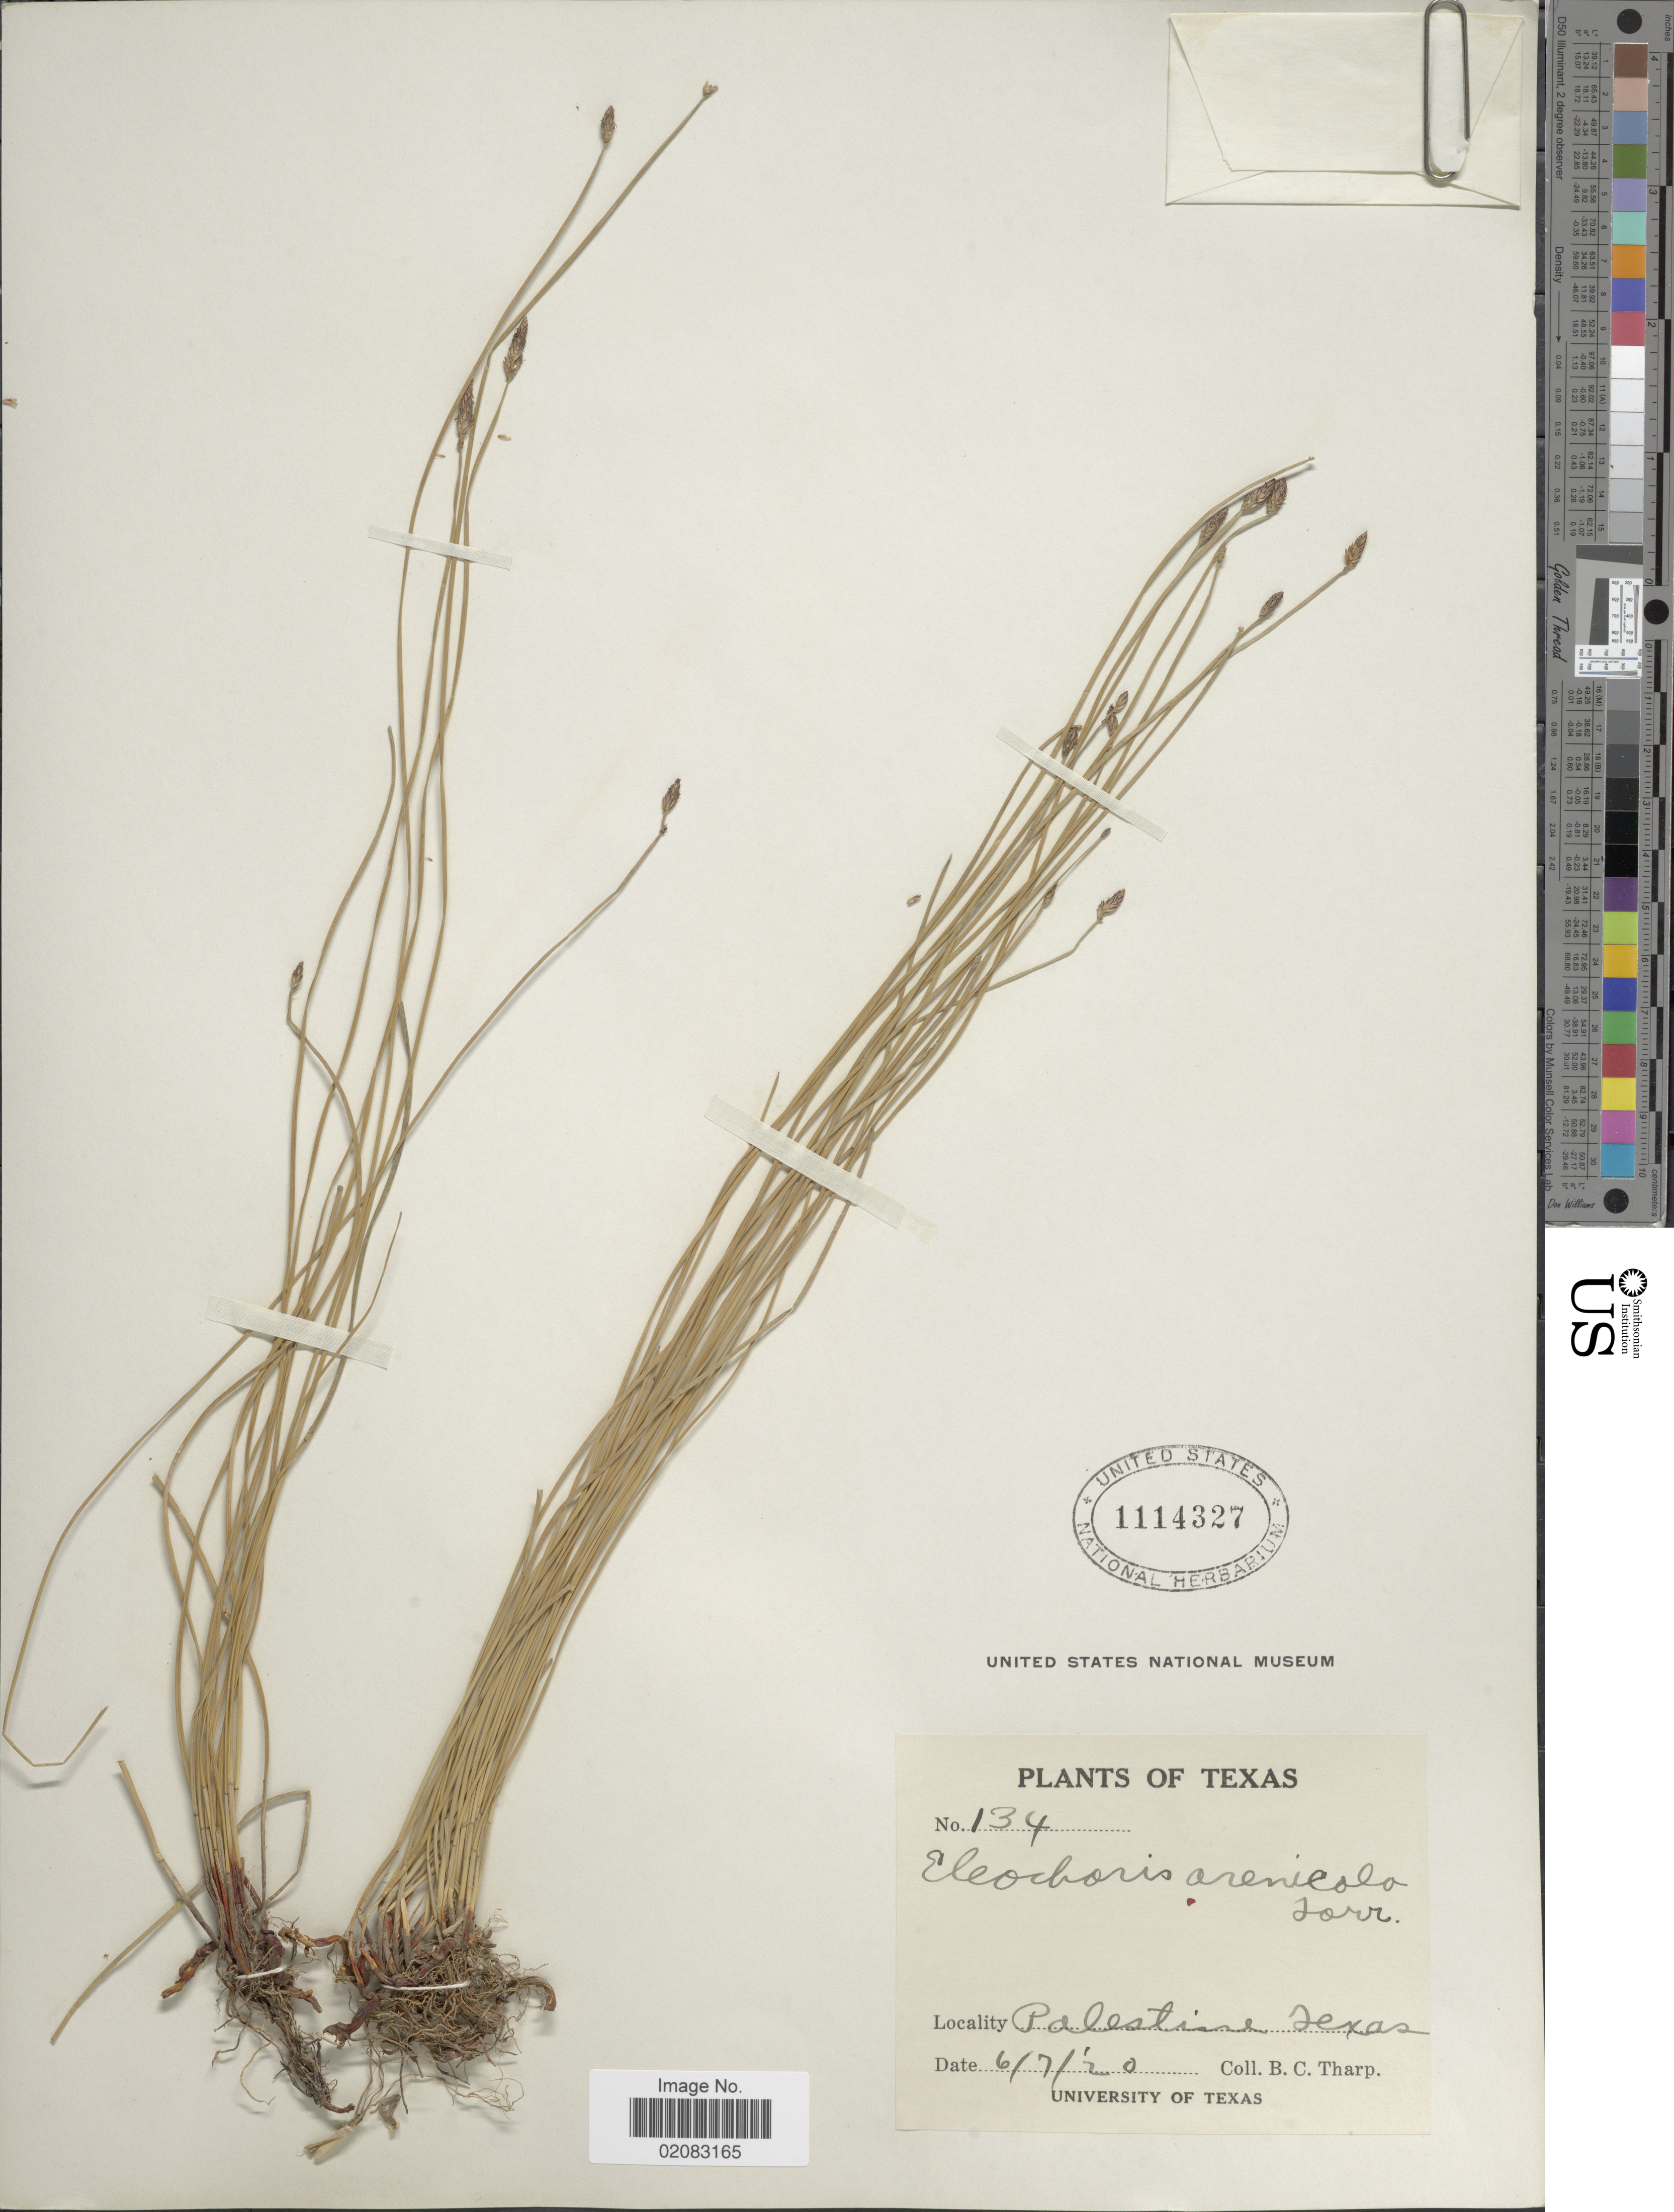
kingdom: Plantae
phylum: Tracheophyta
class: Liliopsida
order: Poales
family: Cyperaceae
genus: Eleocharis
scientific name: Eleocharis montevidensis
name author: Kunth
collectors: B. C. Tharp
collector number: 134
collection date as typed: Transcribed d/m/y: 7/6/20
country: United States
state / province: Texas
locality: Palestine Texas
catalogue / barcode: US 1114327